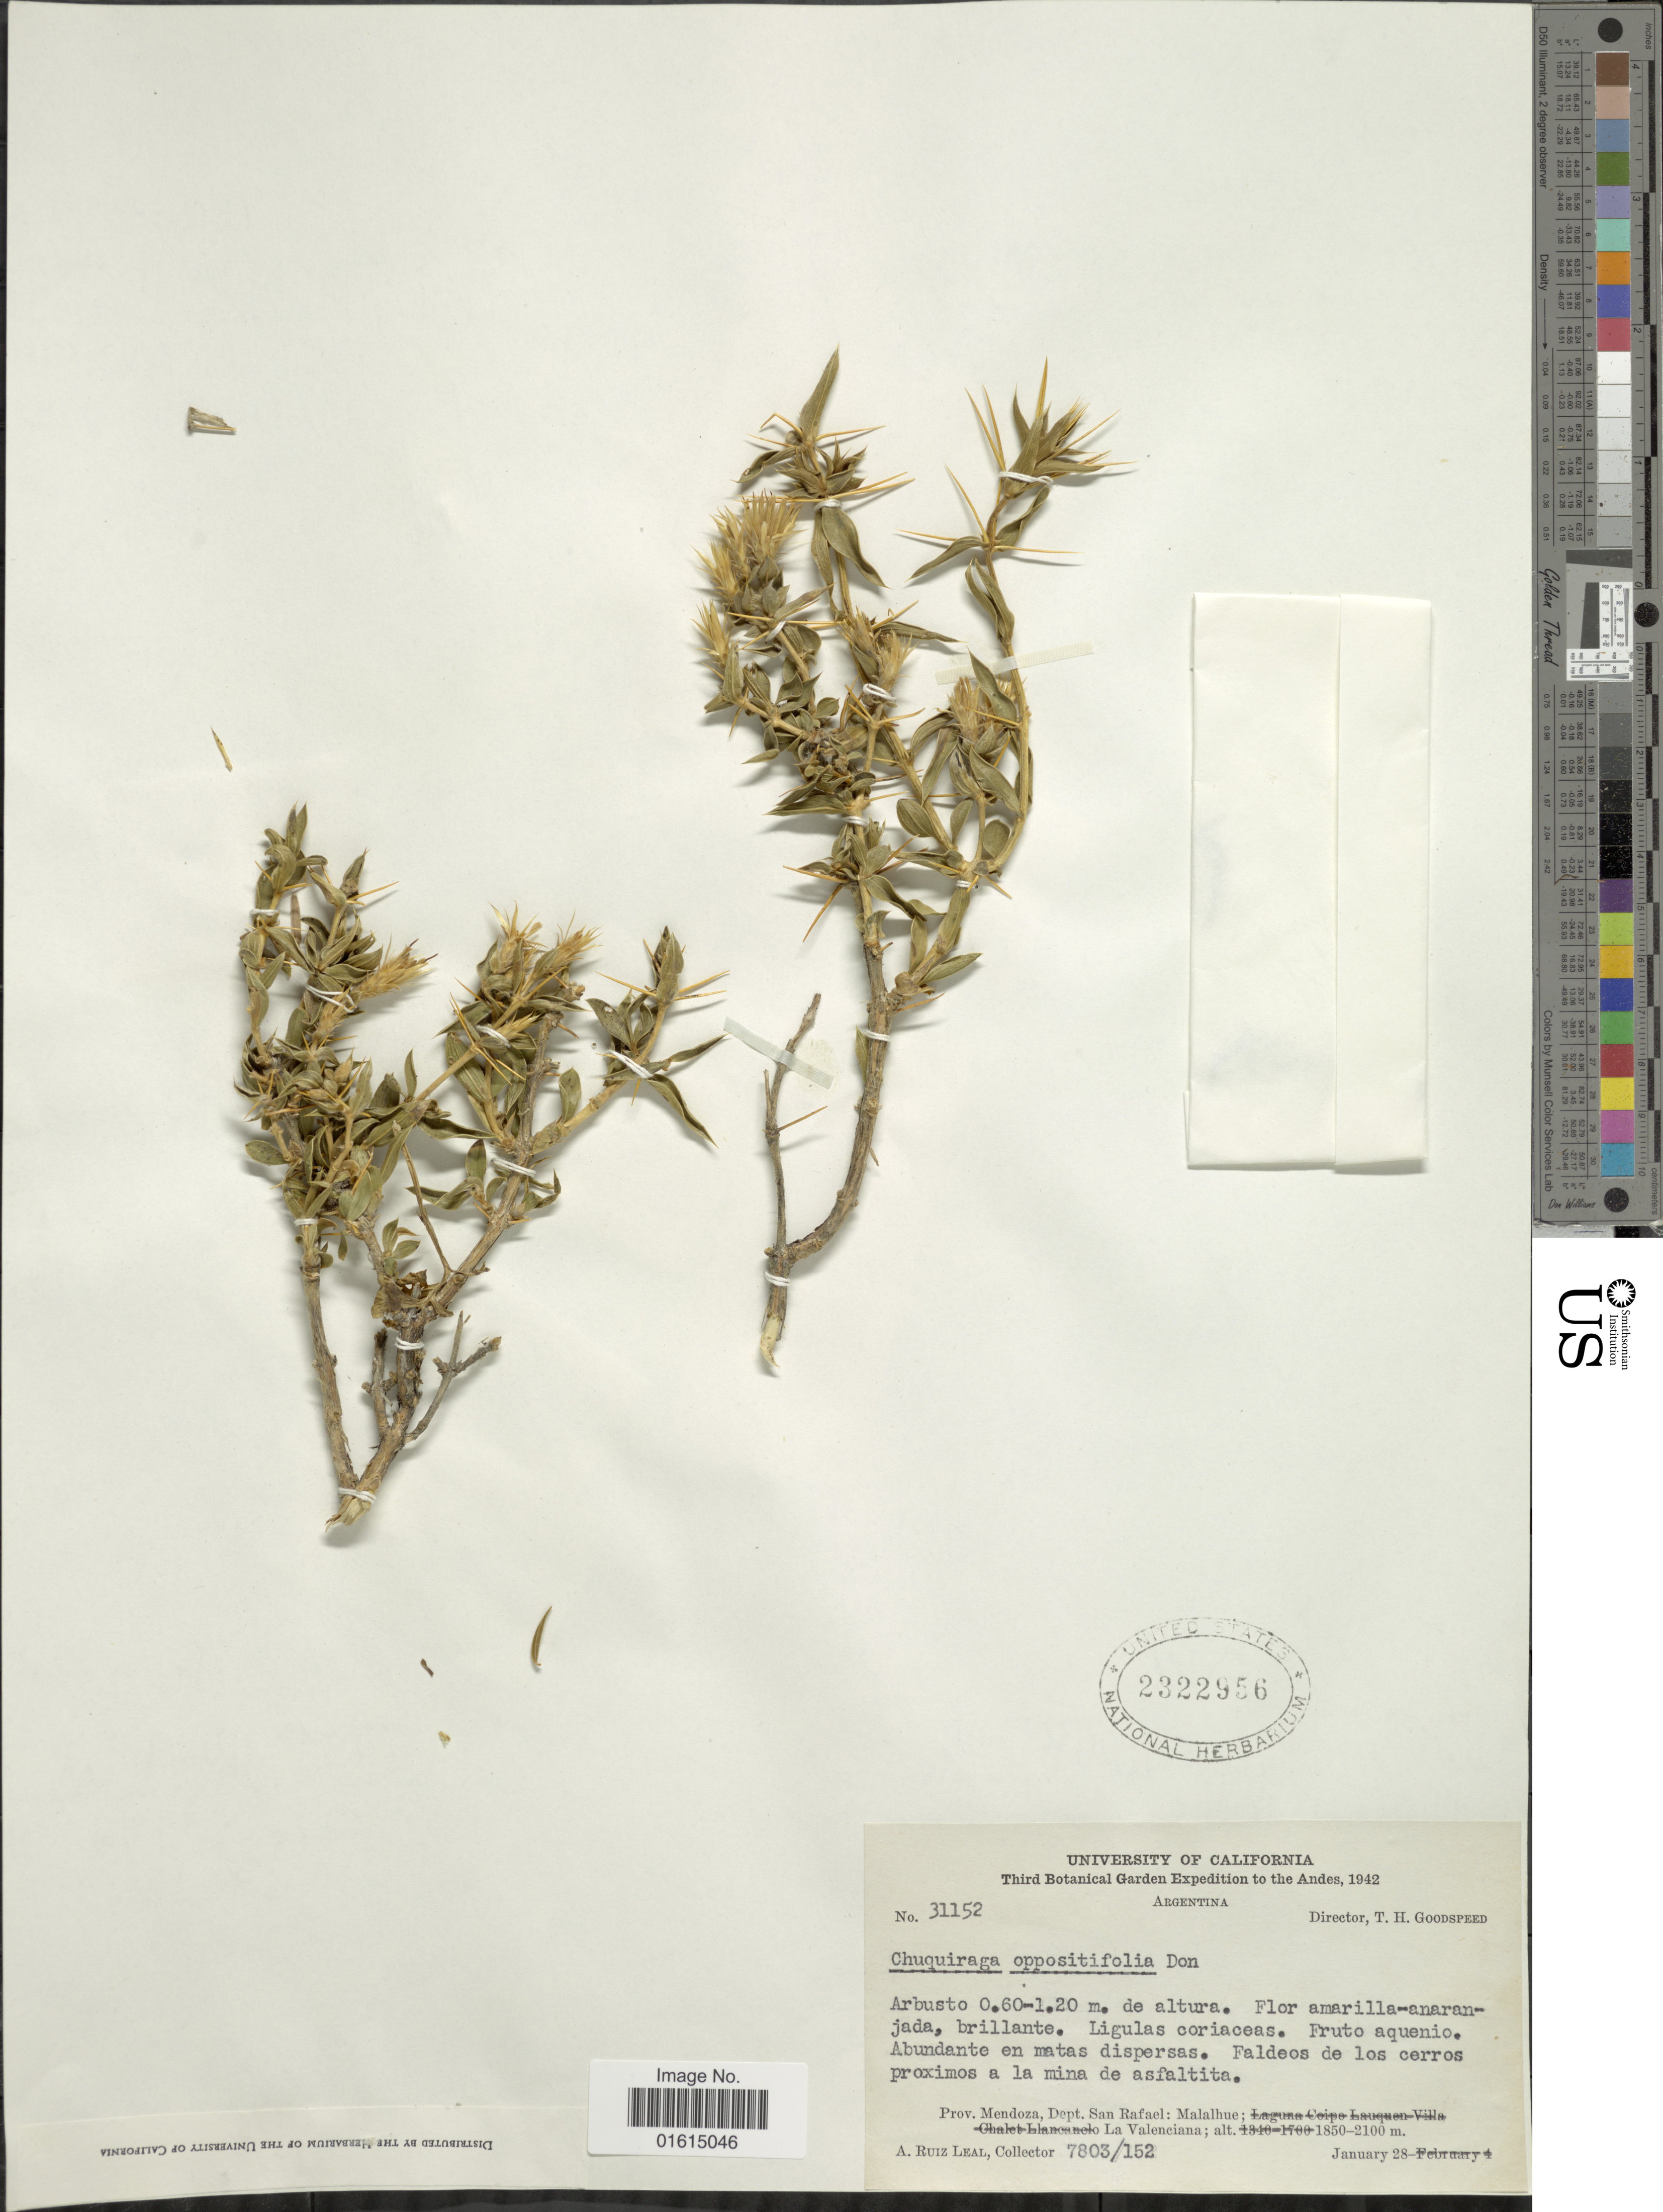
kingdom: Plantae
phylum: Tracheophyta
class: Magnoliopsida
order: Asterales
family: Asteraceae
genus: Chuquiraga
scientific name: Chuquiraga oppositifolia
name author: D. Don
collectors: A. R. Leal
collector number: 7803/152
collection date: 1942-01-28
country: Argentina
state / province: Mendoza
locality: Andes, Prov. Mendoza, Dept. San Rafael, Malalhue, La Valenciana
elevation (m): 1850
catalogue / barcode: US 2322956